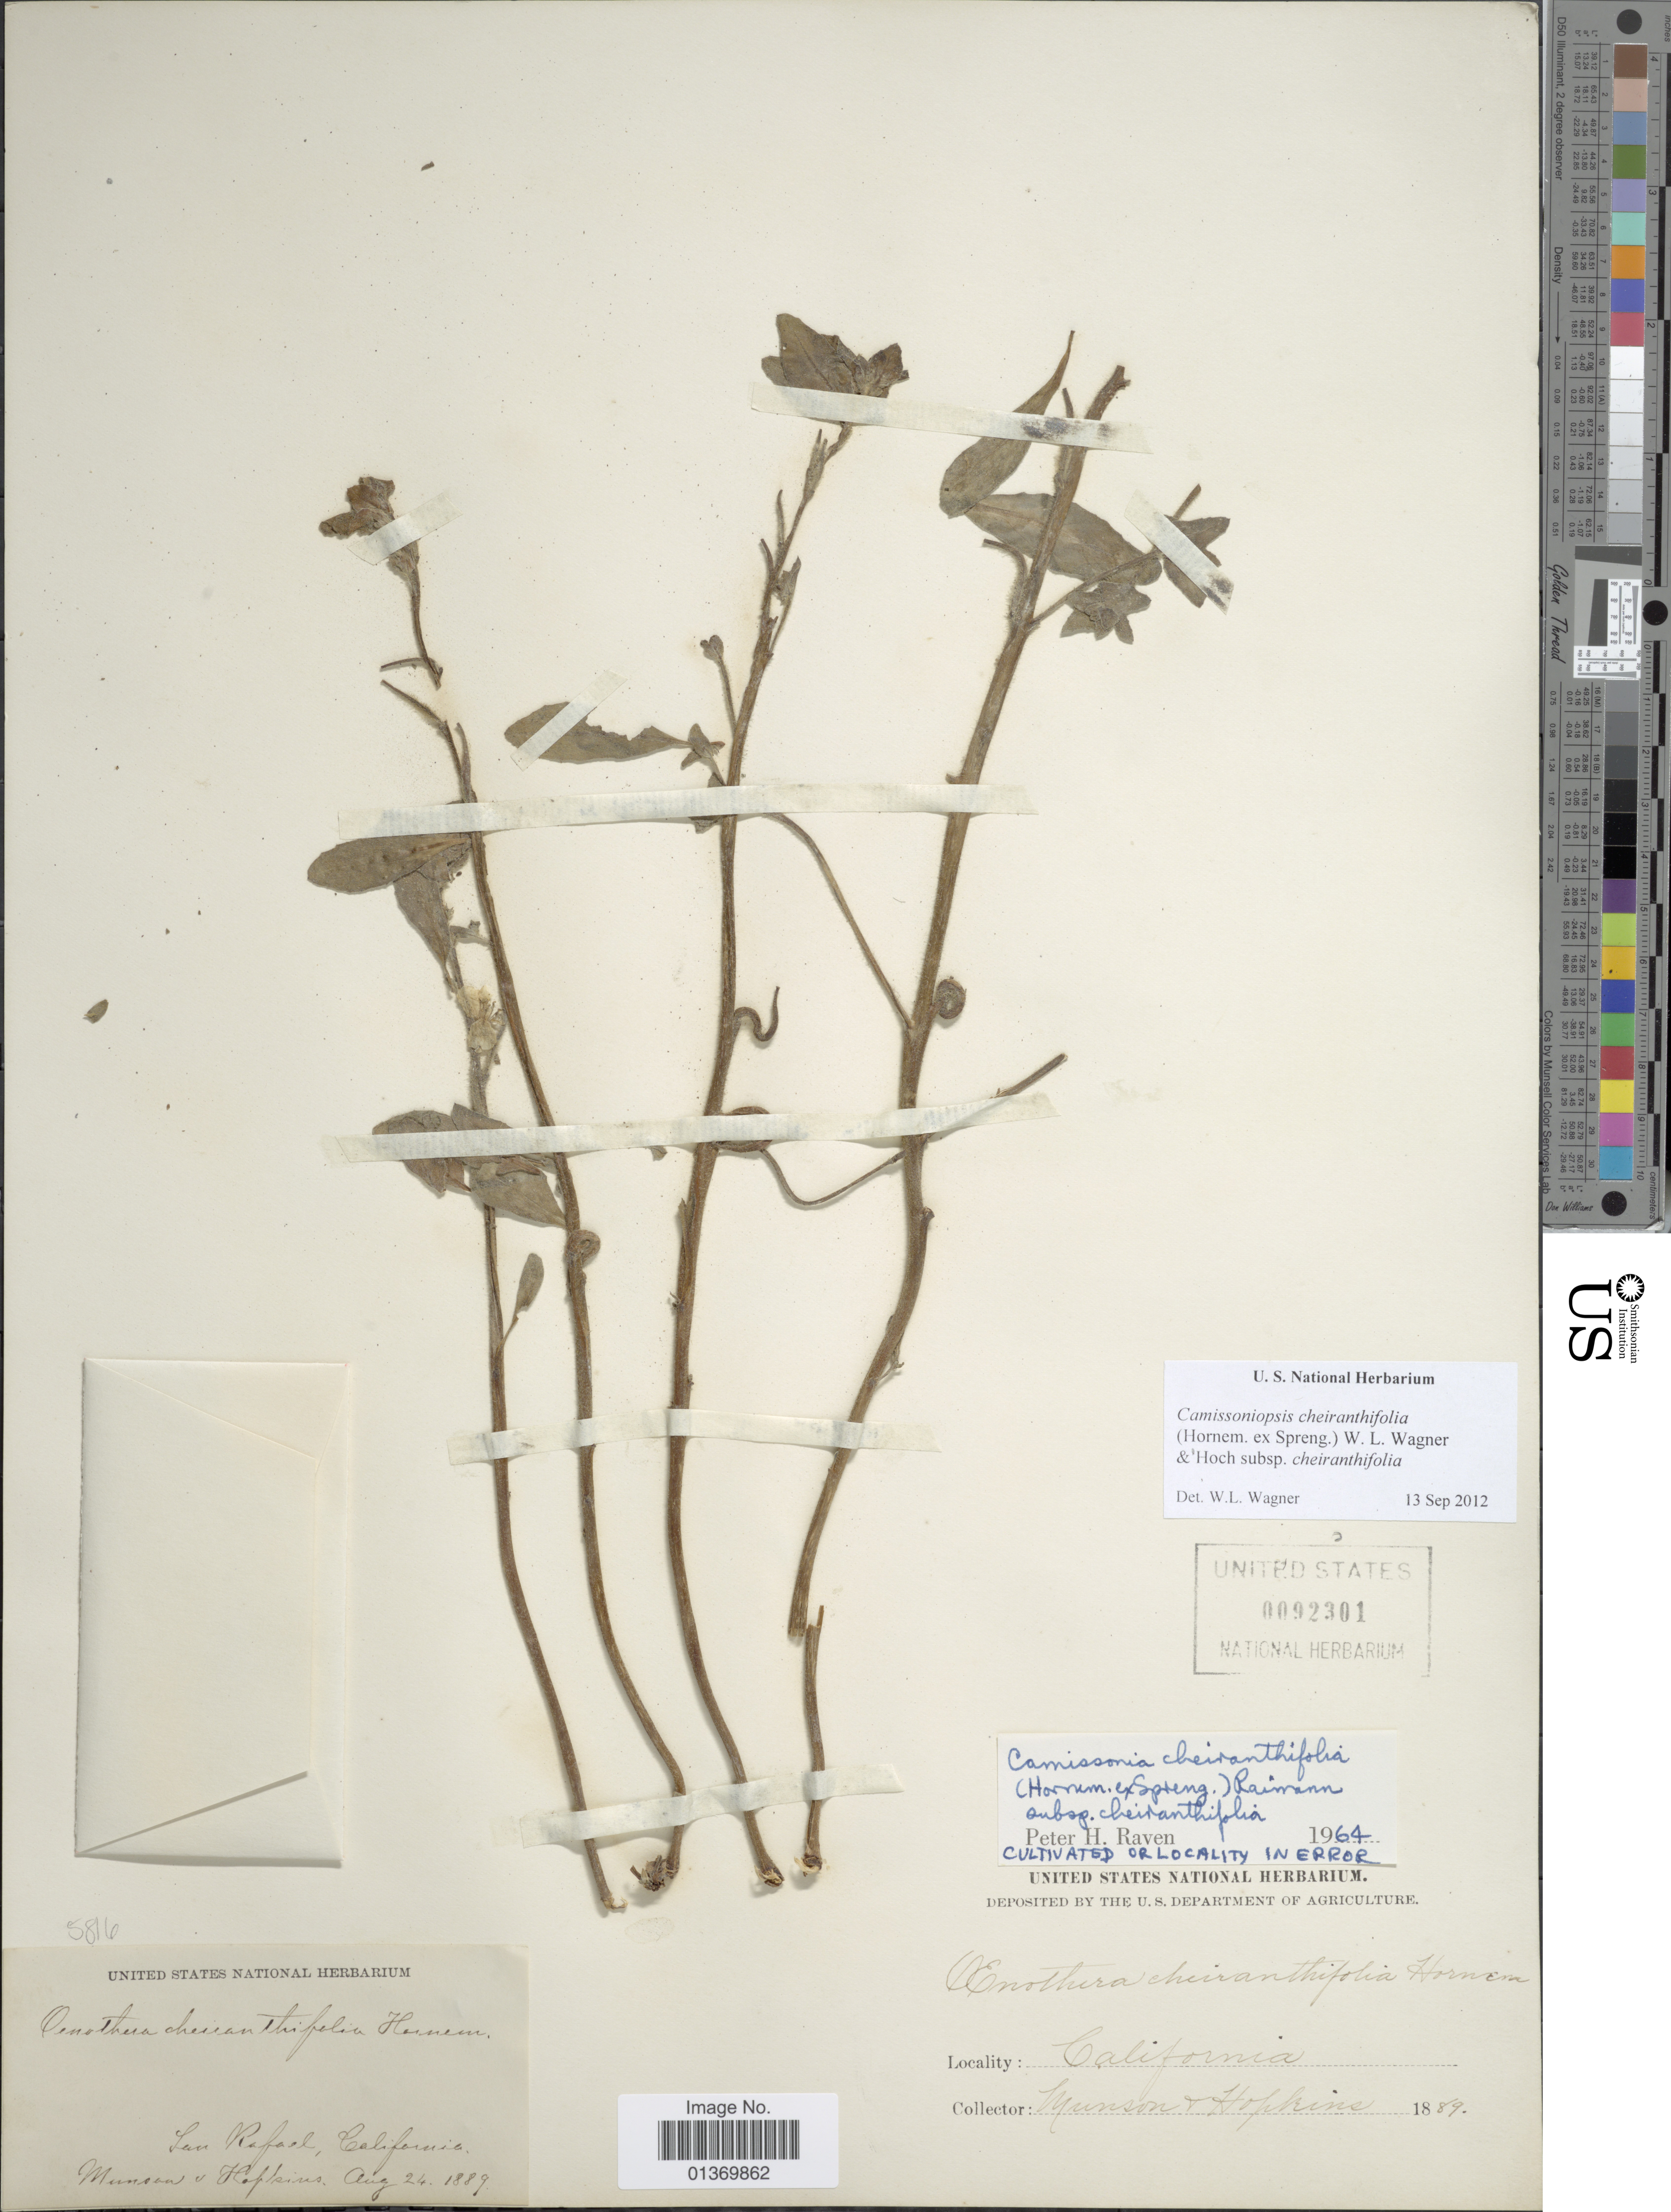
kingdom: Plantae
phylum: Tracheophyta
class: Magnoliopsida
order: Myrtales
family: Onagraceae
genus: Camissoniopsis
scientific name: Camissoniopsis cheiranthifolia subsp. cheiranthifolia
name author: (Hornem. ex Spreng.) W.L. Wagner & Hoch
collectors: -. Munson & -. Hopkins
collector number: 5816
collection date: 1889-08-24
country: United States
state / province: California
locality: San Rafael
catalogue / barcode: US 92301